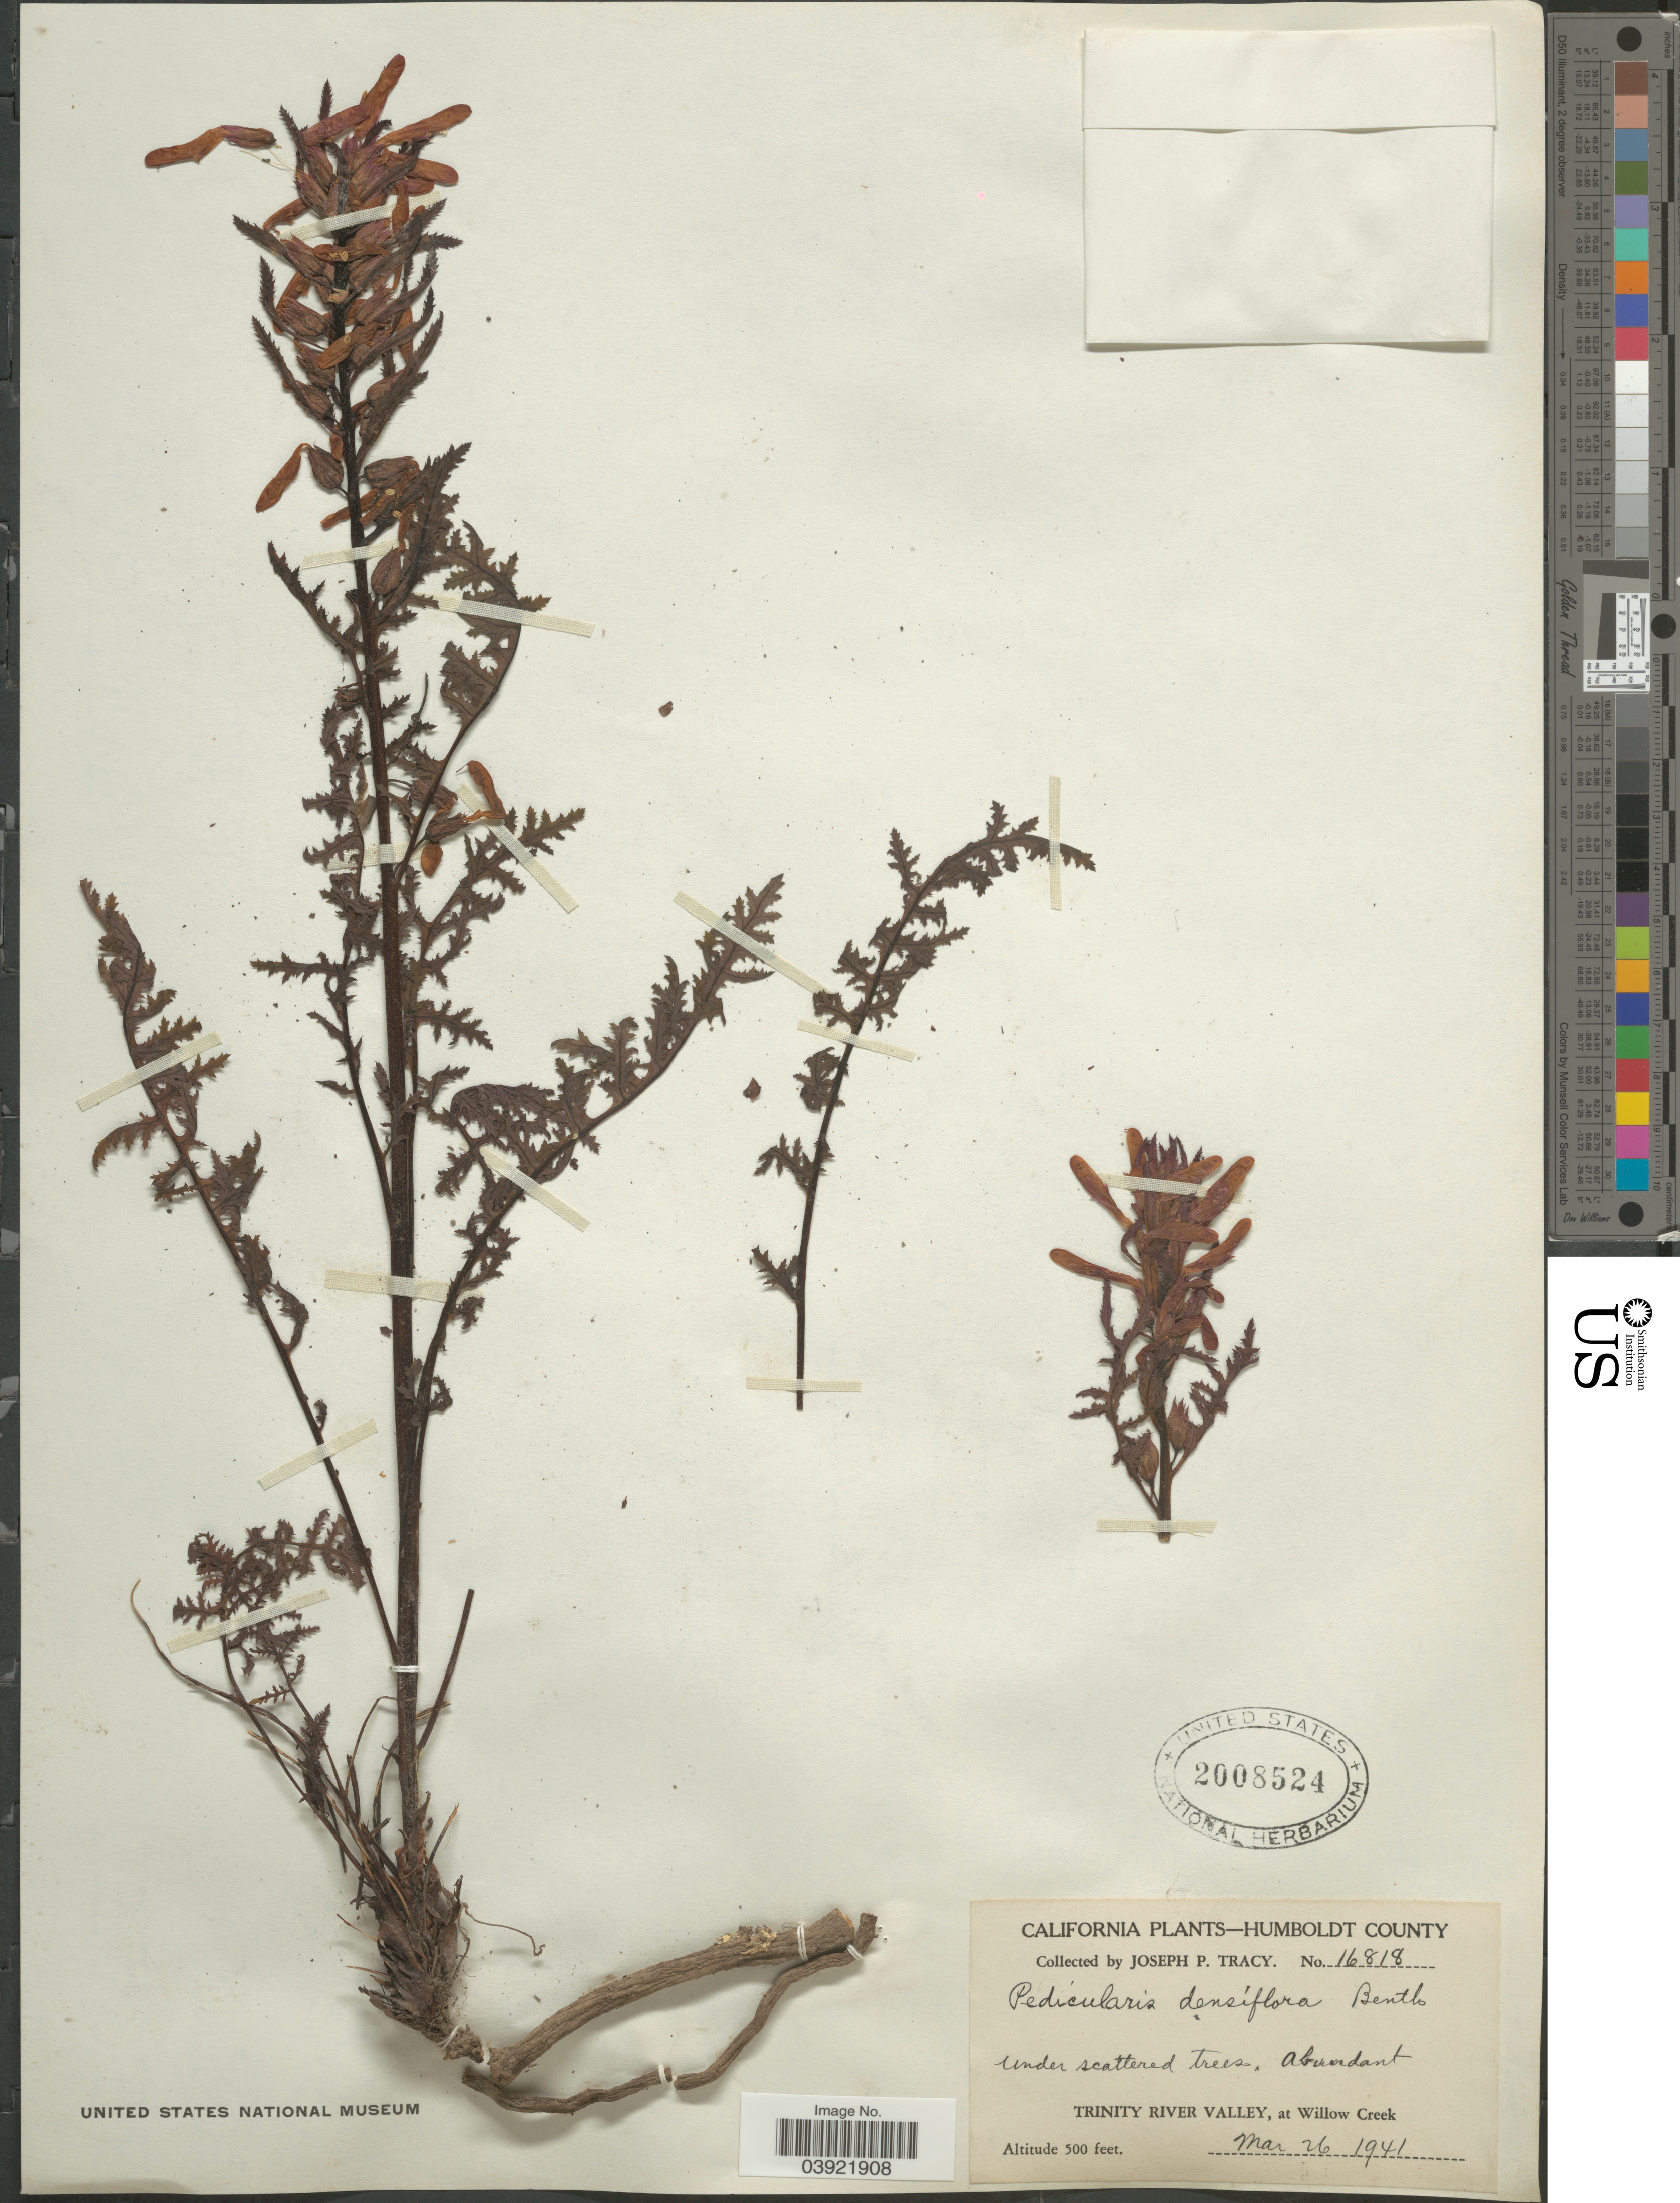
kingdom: Plantae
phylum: Tracheophyta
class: Magnoliopsida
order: Lamiales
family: Orobanchaceae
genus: Pedicularis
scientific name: Pedicularis densiflora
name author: Benth.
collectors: J. Tracy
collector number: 16818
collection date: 1941-03-26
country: United States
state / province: California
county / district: Humboldt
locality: Humboldt County. Trinity River Valley, at Willow Creek.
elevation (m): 152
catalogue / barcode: US 2008524